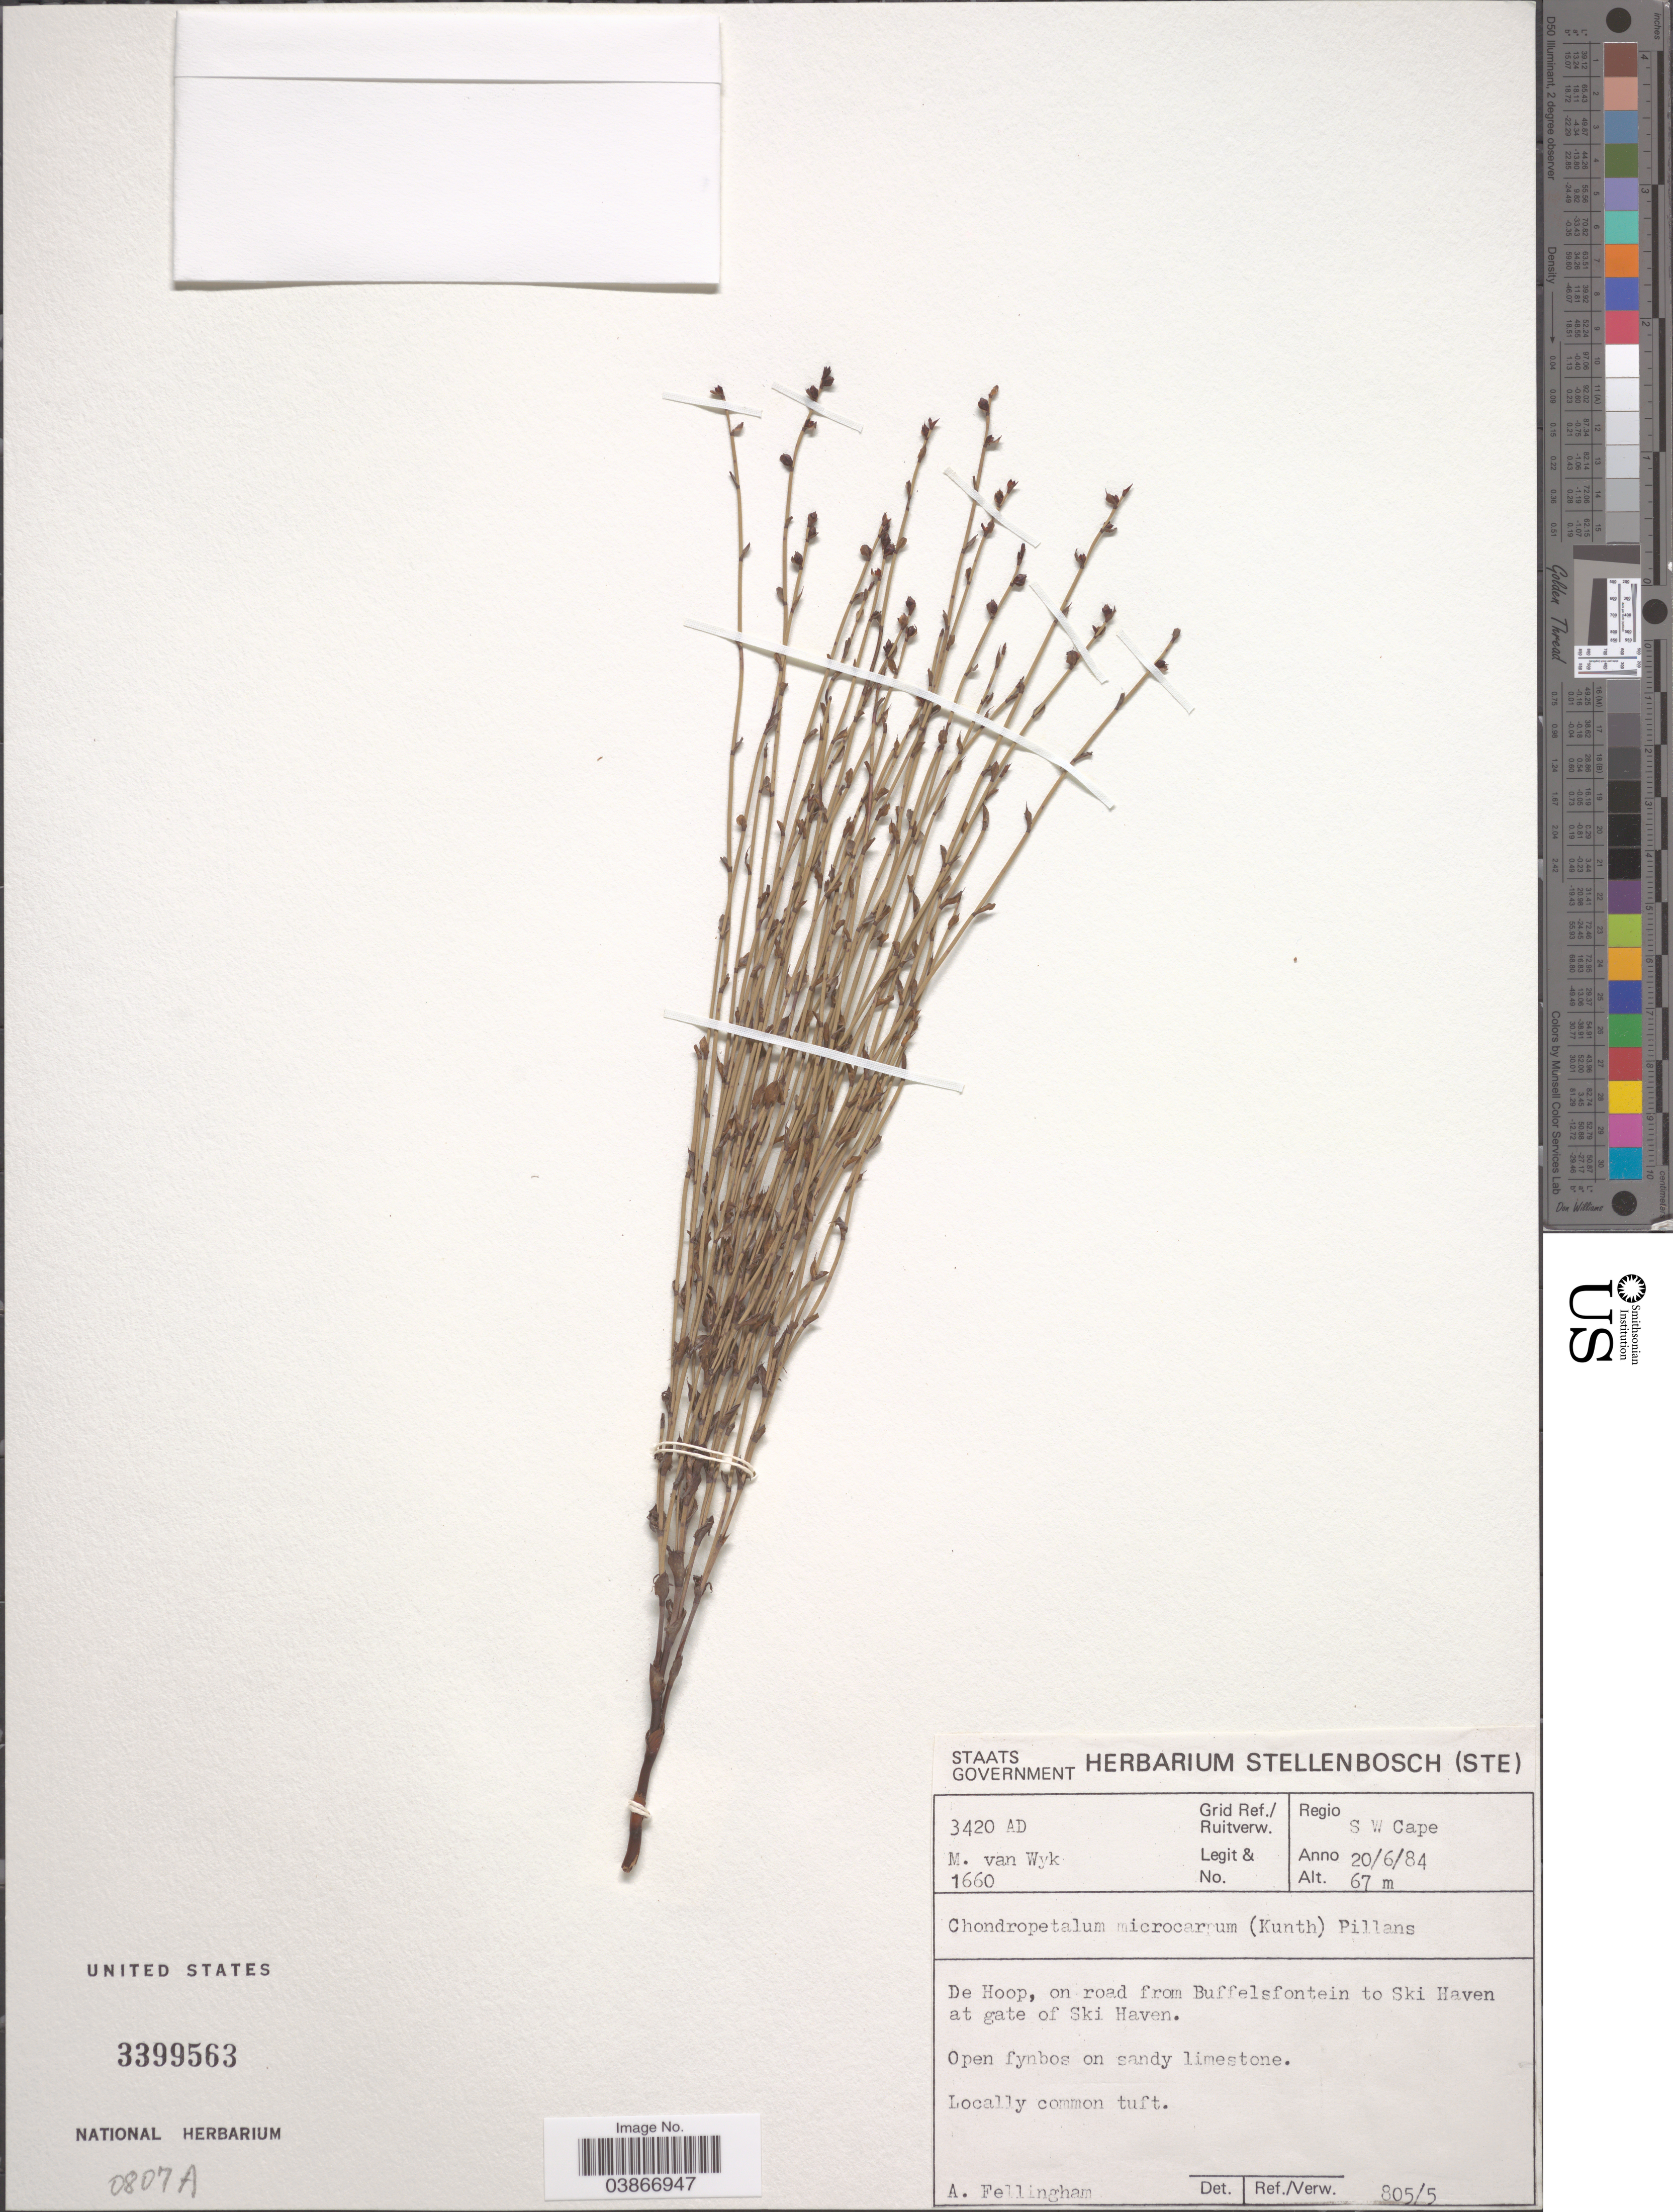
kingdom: Plantae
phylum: Tracheophyta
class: Liliopsida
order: Poales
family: Restionaceae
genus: Elegia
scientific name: Elegia microcarpa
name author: (Kunth) Moline & H.P. Linder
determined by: Strong, Mark T., (BOT), Smithsonian Institution - National Museum of Natural History (UNITED STATES)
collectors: M. Van Wyk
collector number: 1660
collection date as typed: Transcribed d/m/y: 20/6/84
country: South Africa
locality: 3420 AD Grid Ref./Ruitverw. Regio S W Cape. De Hoop, on road from Buffelsfontein to Ski Haven at gate of Ski Haven.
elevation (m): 67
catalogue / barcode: US 3399563